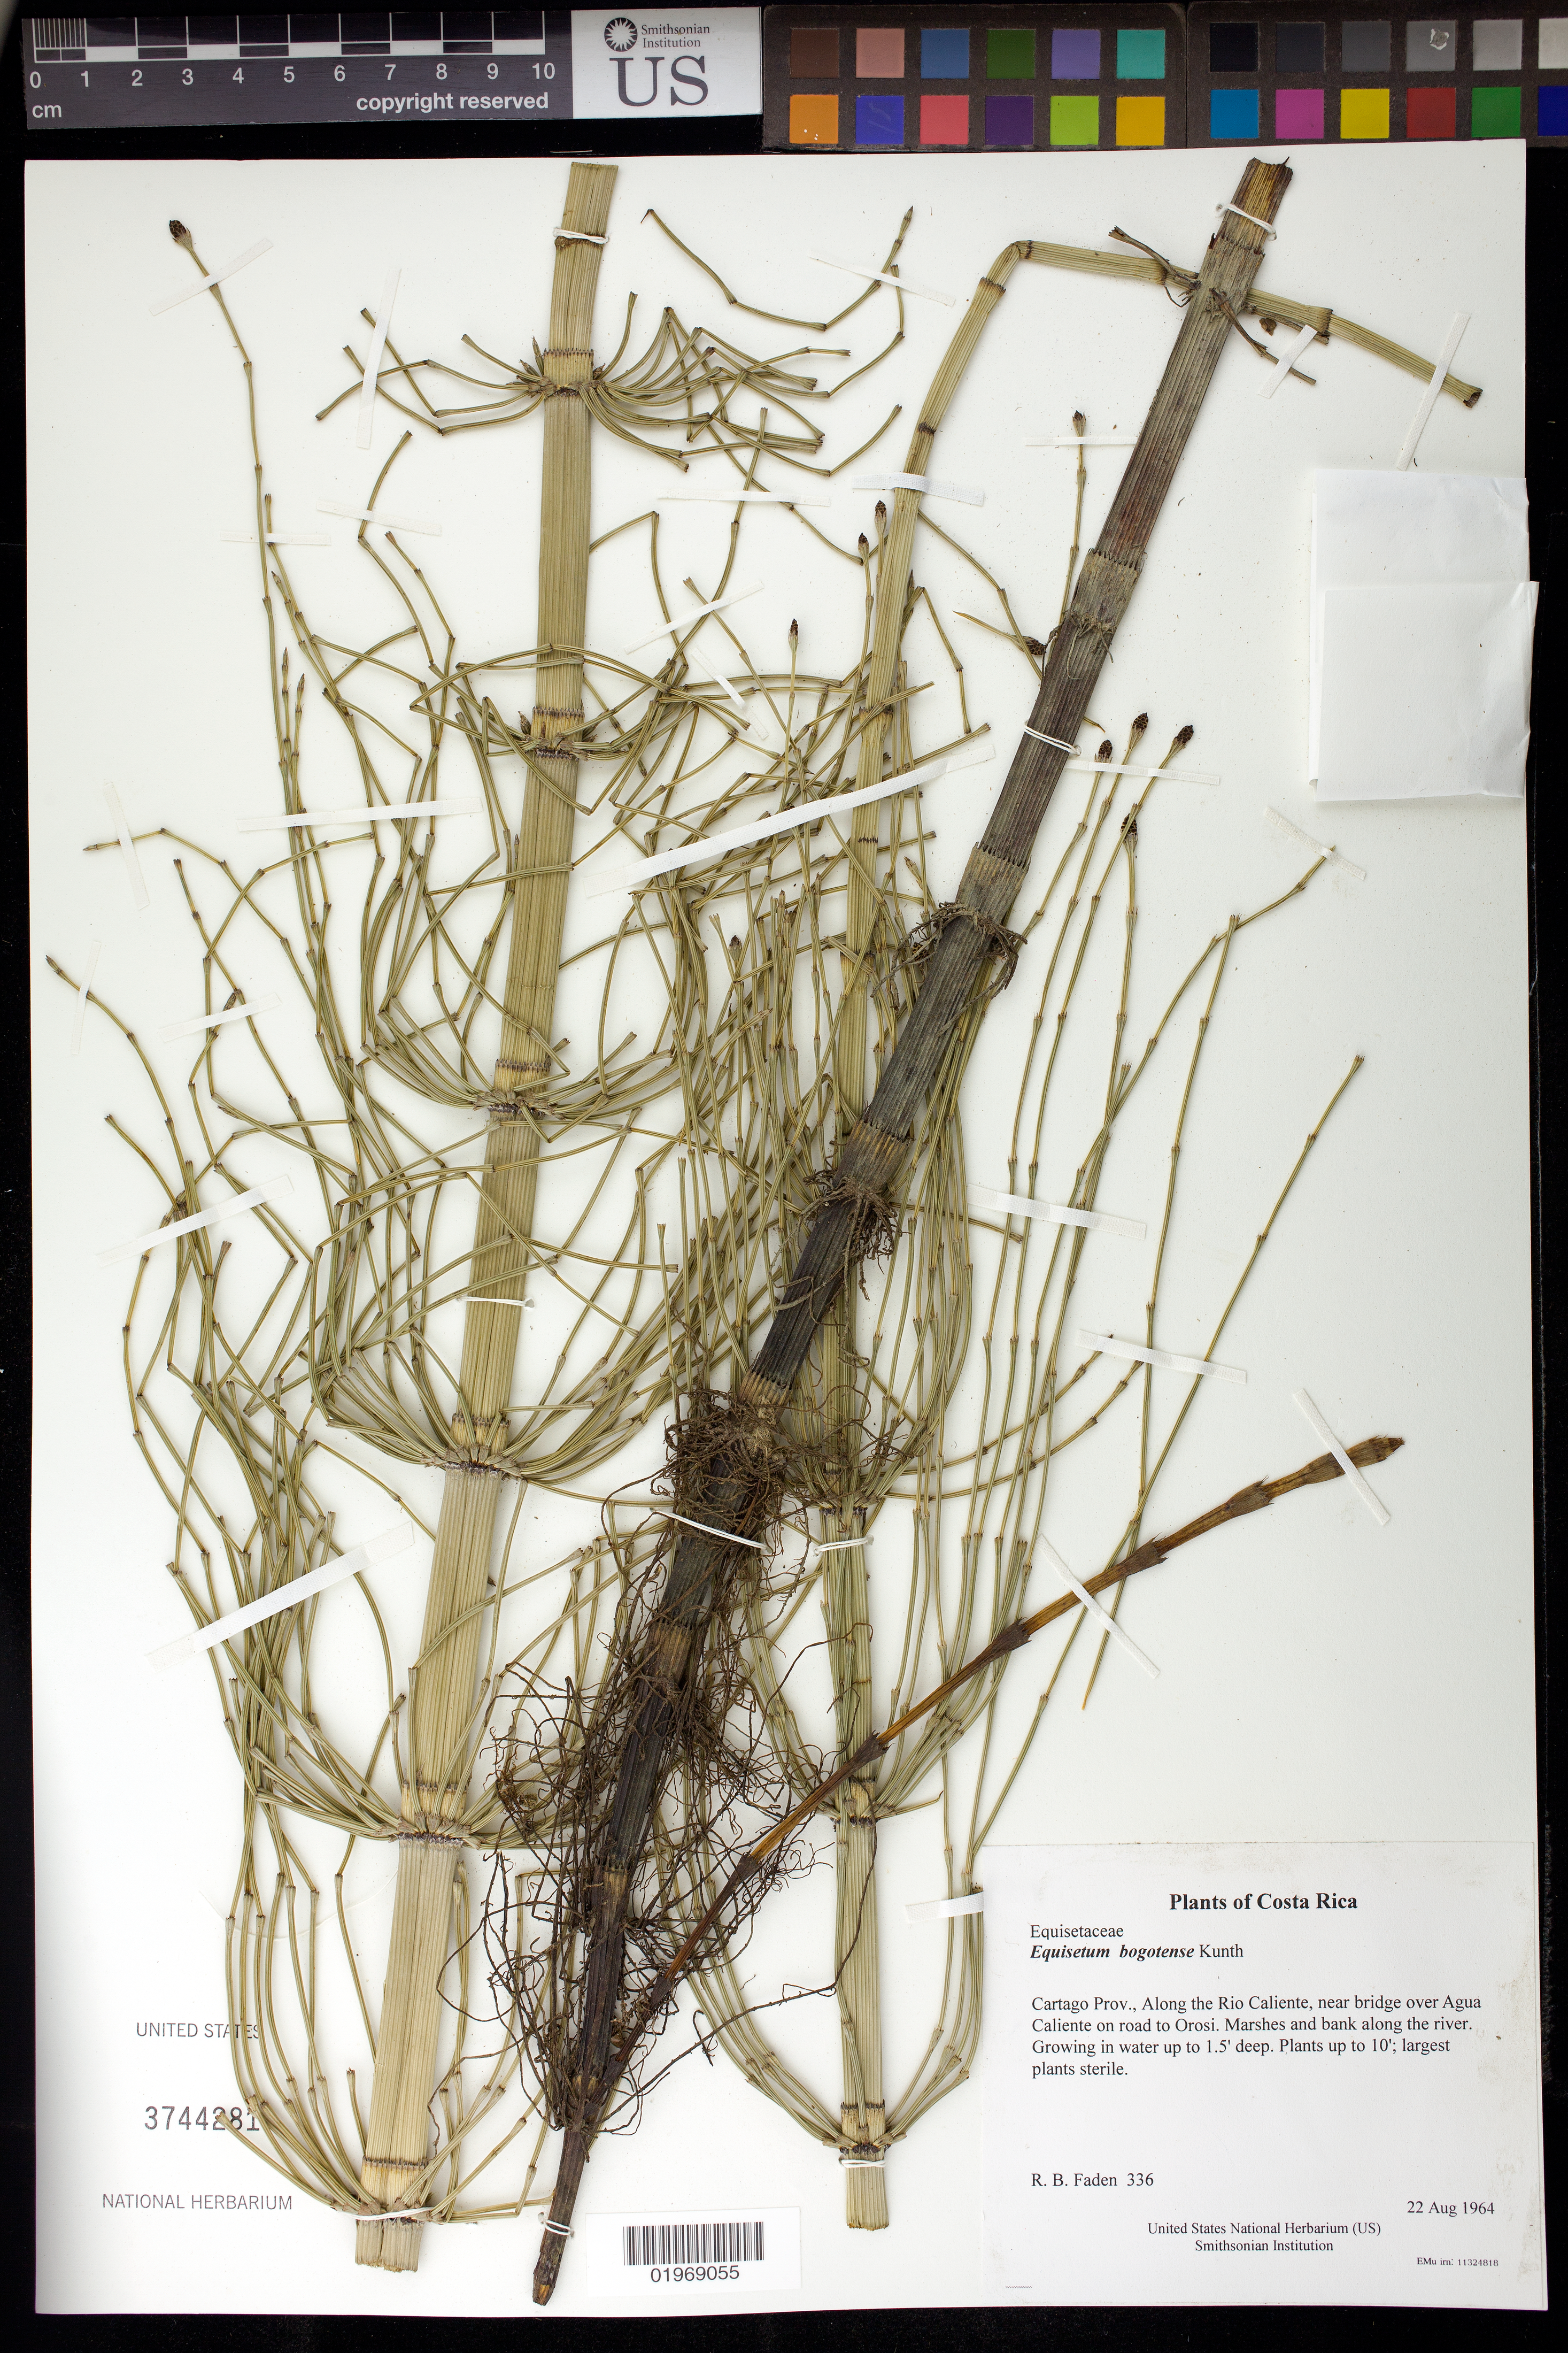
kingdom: Plantae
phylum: Tracheophyta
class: Polypodiopsida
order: Equisetales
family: Equisetaceae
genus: Equisetum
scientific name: Equisetum bogotense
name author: Kunth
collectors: R. B. Faden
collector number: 336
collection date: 1964-08-22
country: Costa Rica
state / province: Cartago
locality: Along the Rio Caliente, near bridge over Agua Caliente on road to Orosi. Marshes and bank along the river.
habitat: In water.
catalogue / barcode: US 3744281